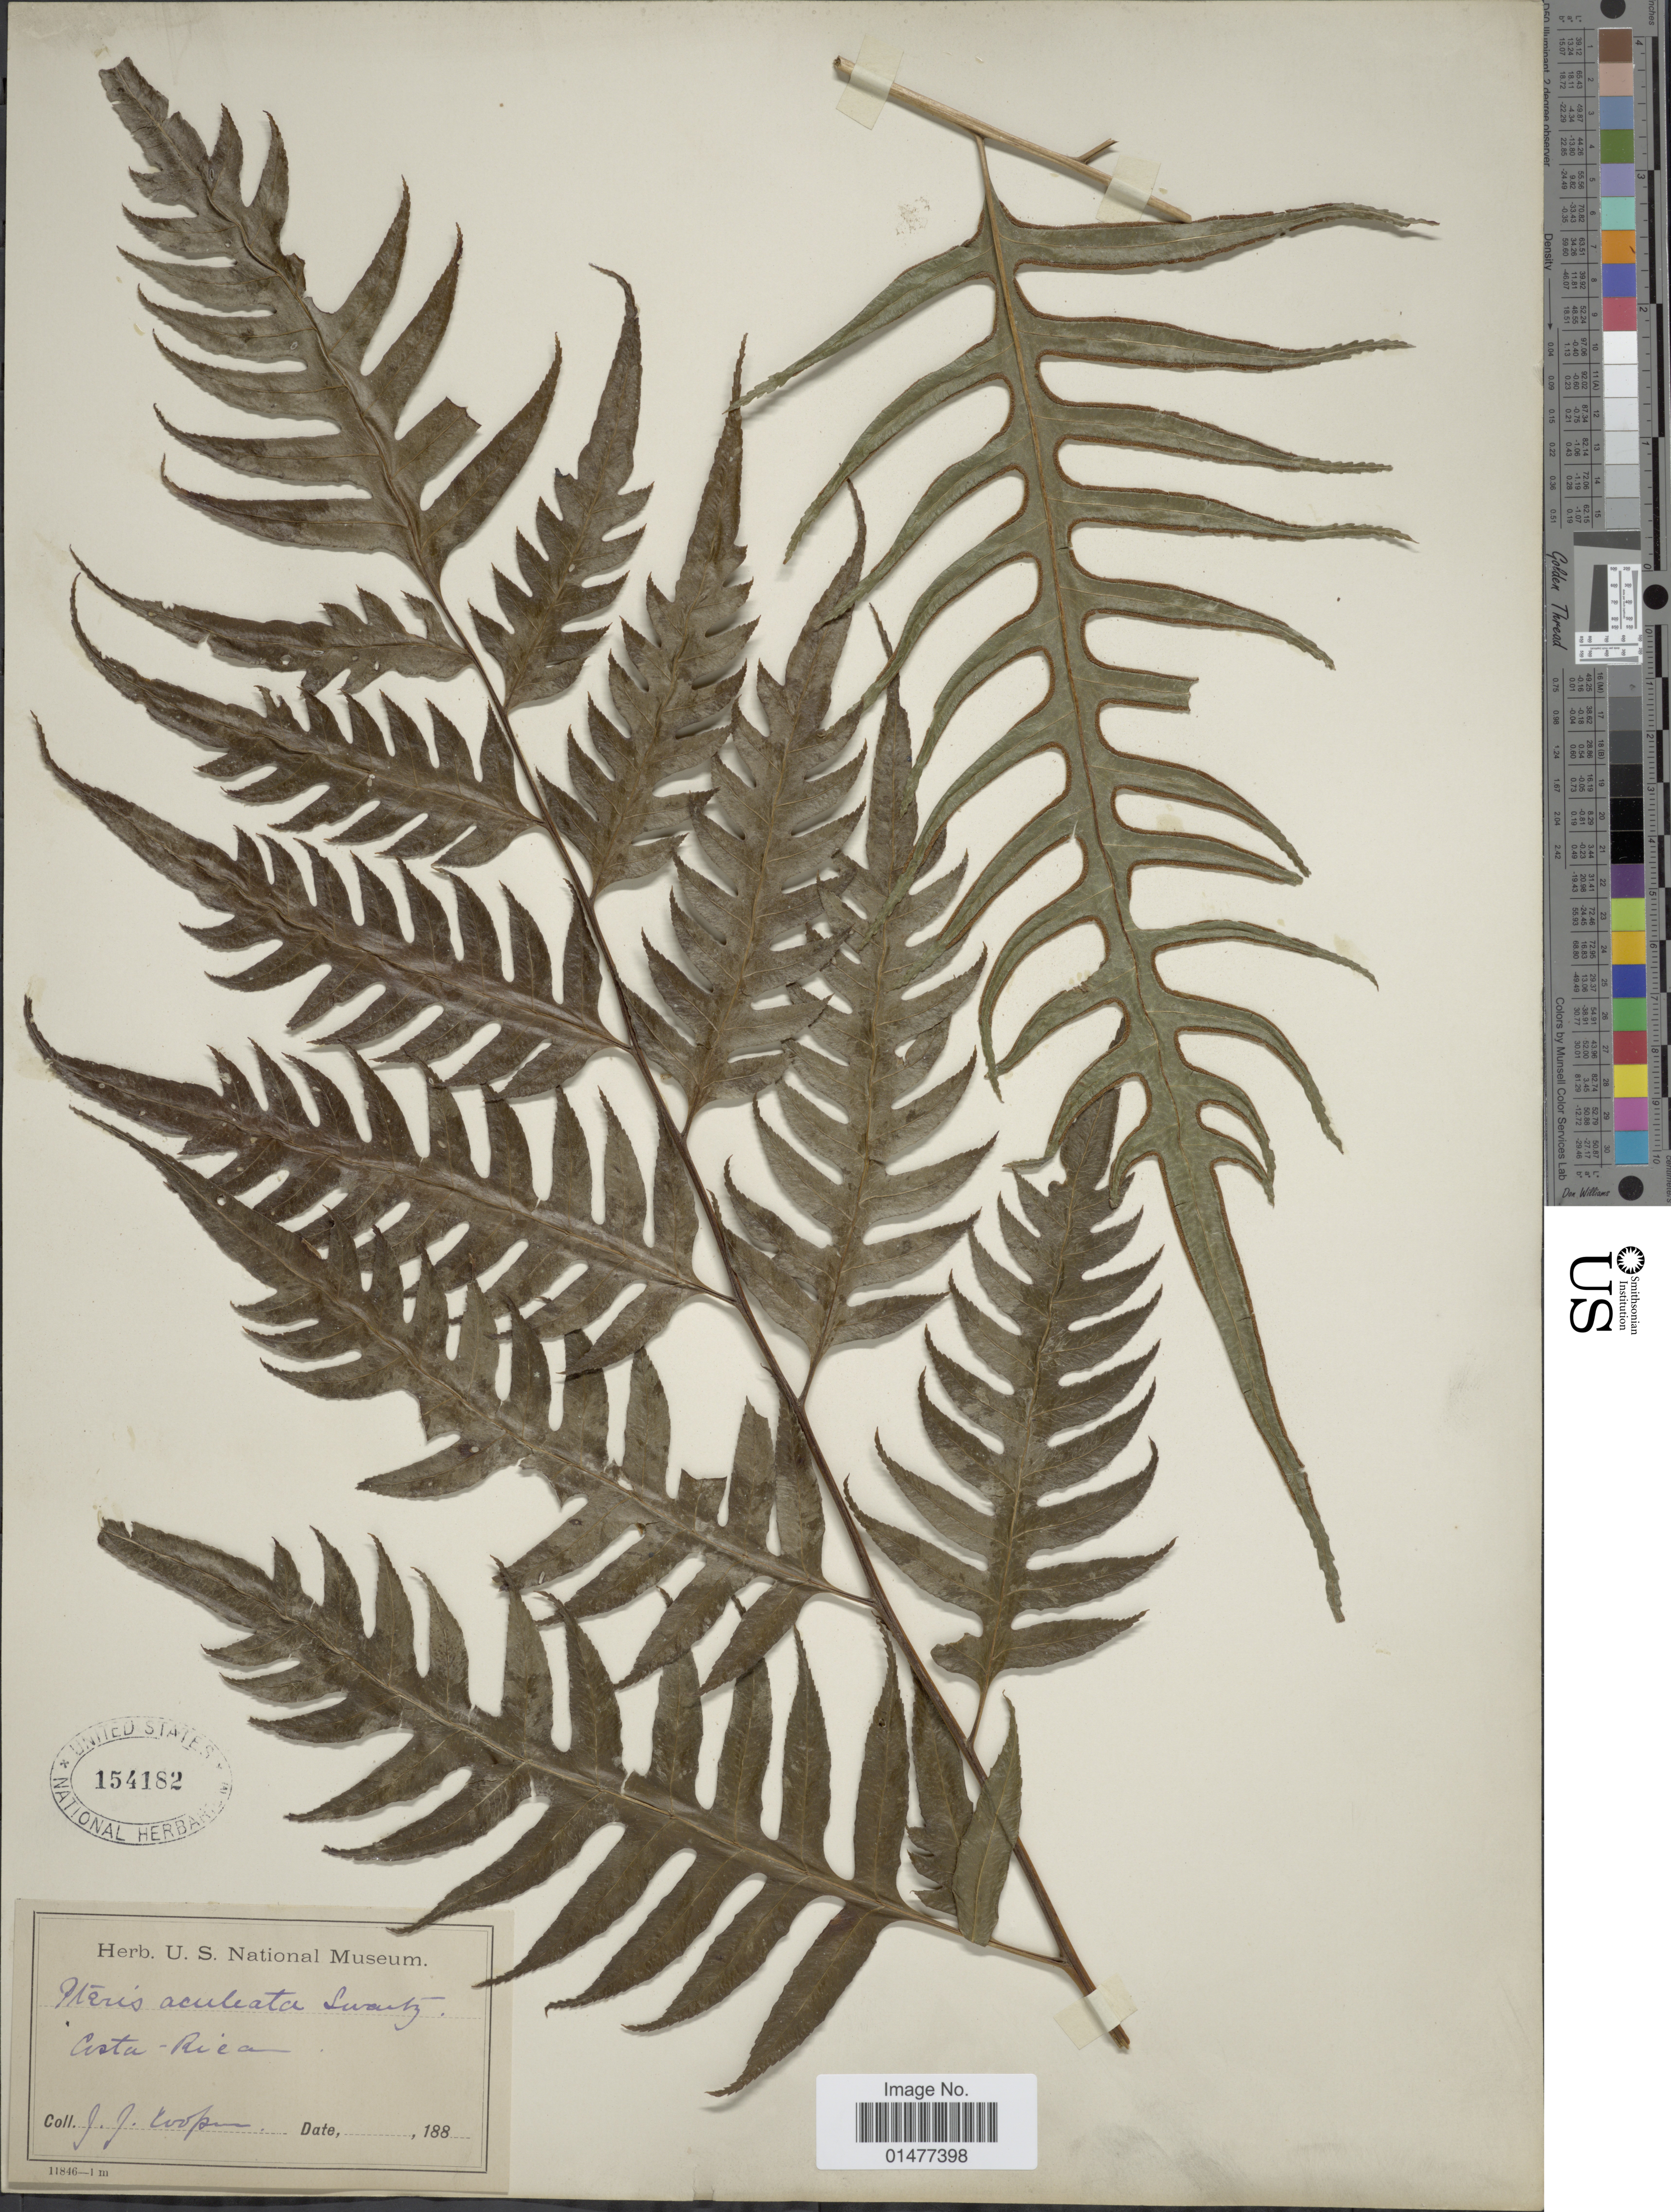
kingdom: Plantae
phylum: Tracheophyta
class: Polypodiopsida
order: Polypodiales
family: Pteridaceae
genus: Pteris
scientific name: Pteris altissima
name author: Poir.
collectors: J. J. Cooper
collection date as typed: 188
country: Costa Rica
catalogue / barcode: US 154182